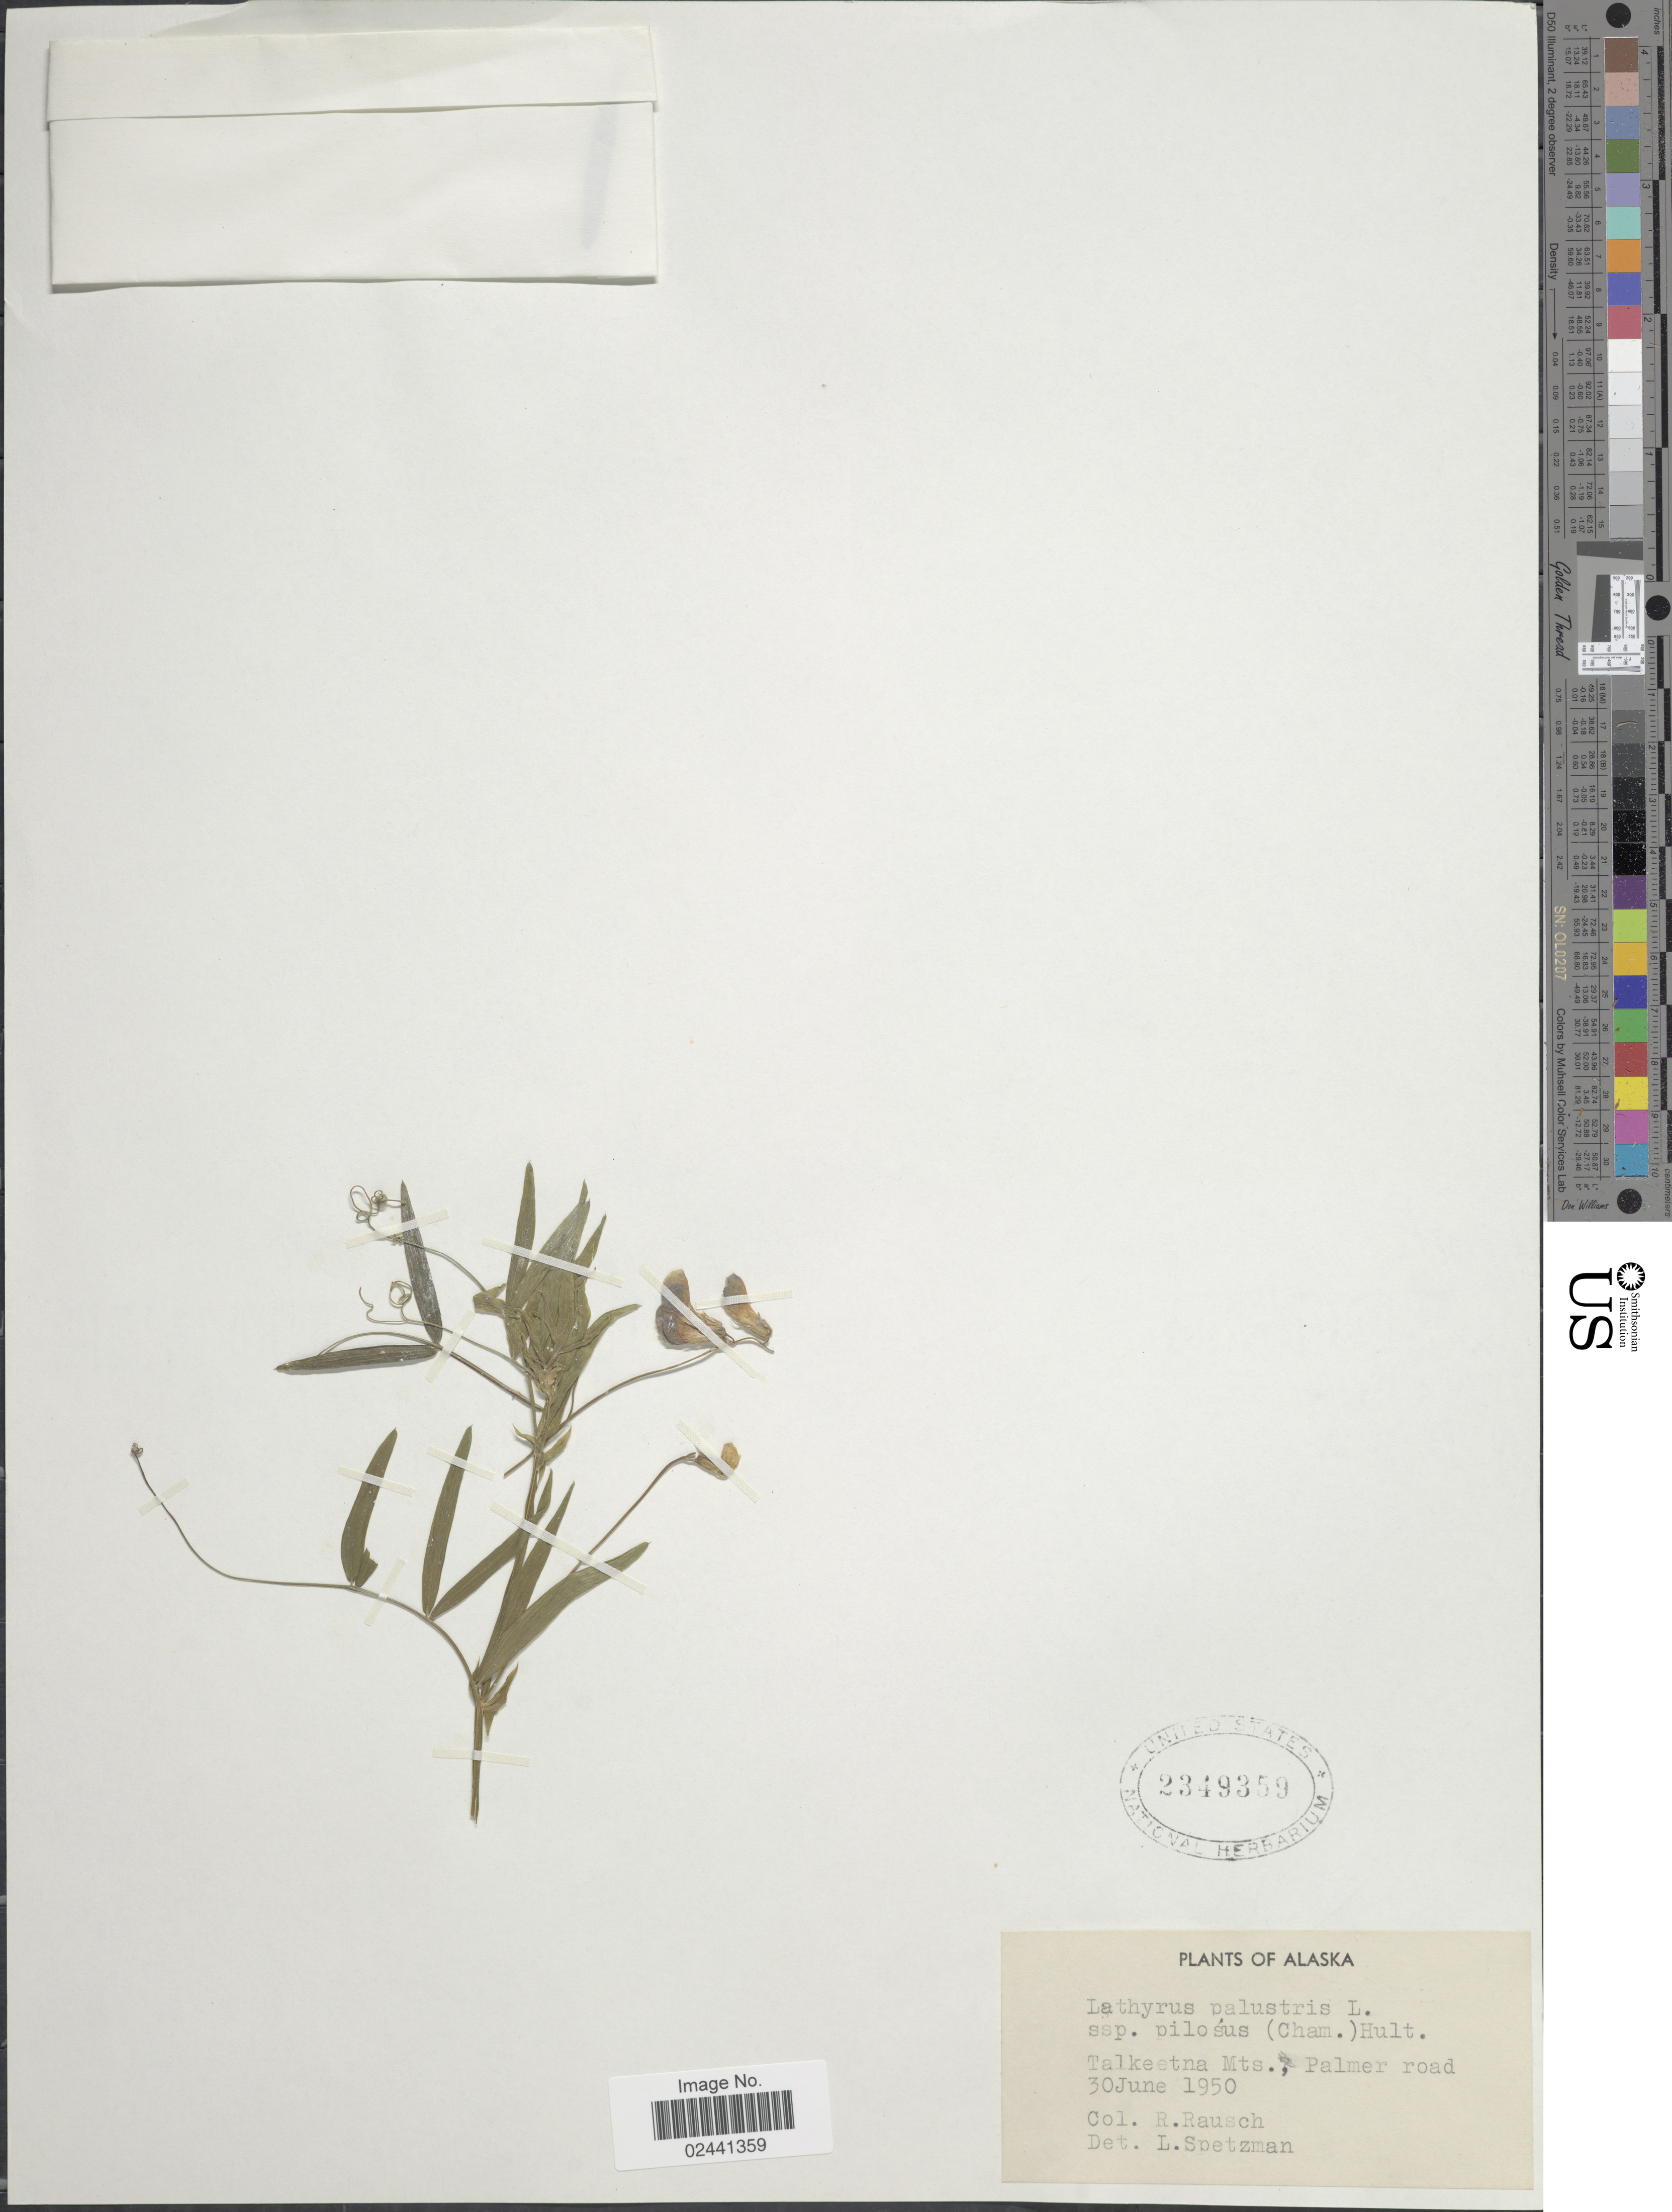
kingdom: Plantae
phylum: Tracheophyta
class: Magnoliopsida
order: Fabales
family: Fabaceae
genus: Lathyrus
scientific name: Lathyrus palustris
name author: L.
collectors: R. Rausch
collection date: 1950-06-30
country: United States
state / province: Alaska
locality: Talkeetna Mts., Palmer road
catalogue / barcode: US 2349359